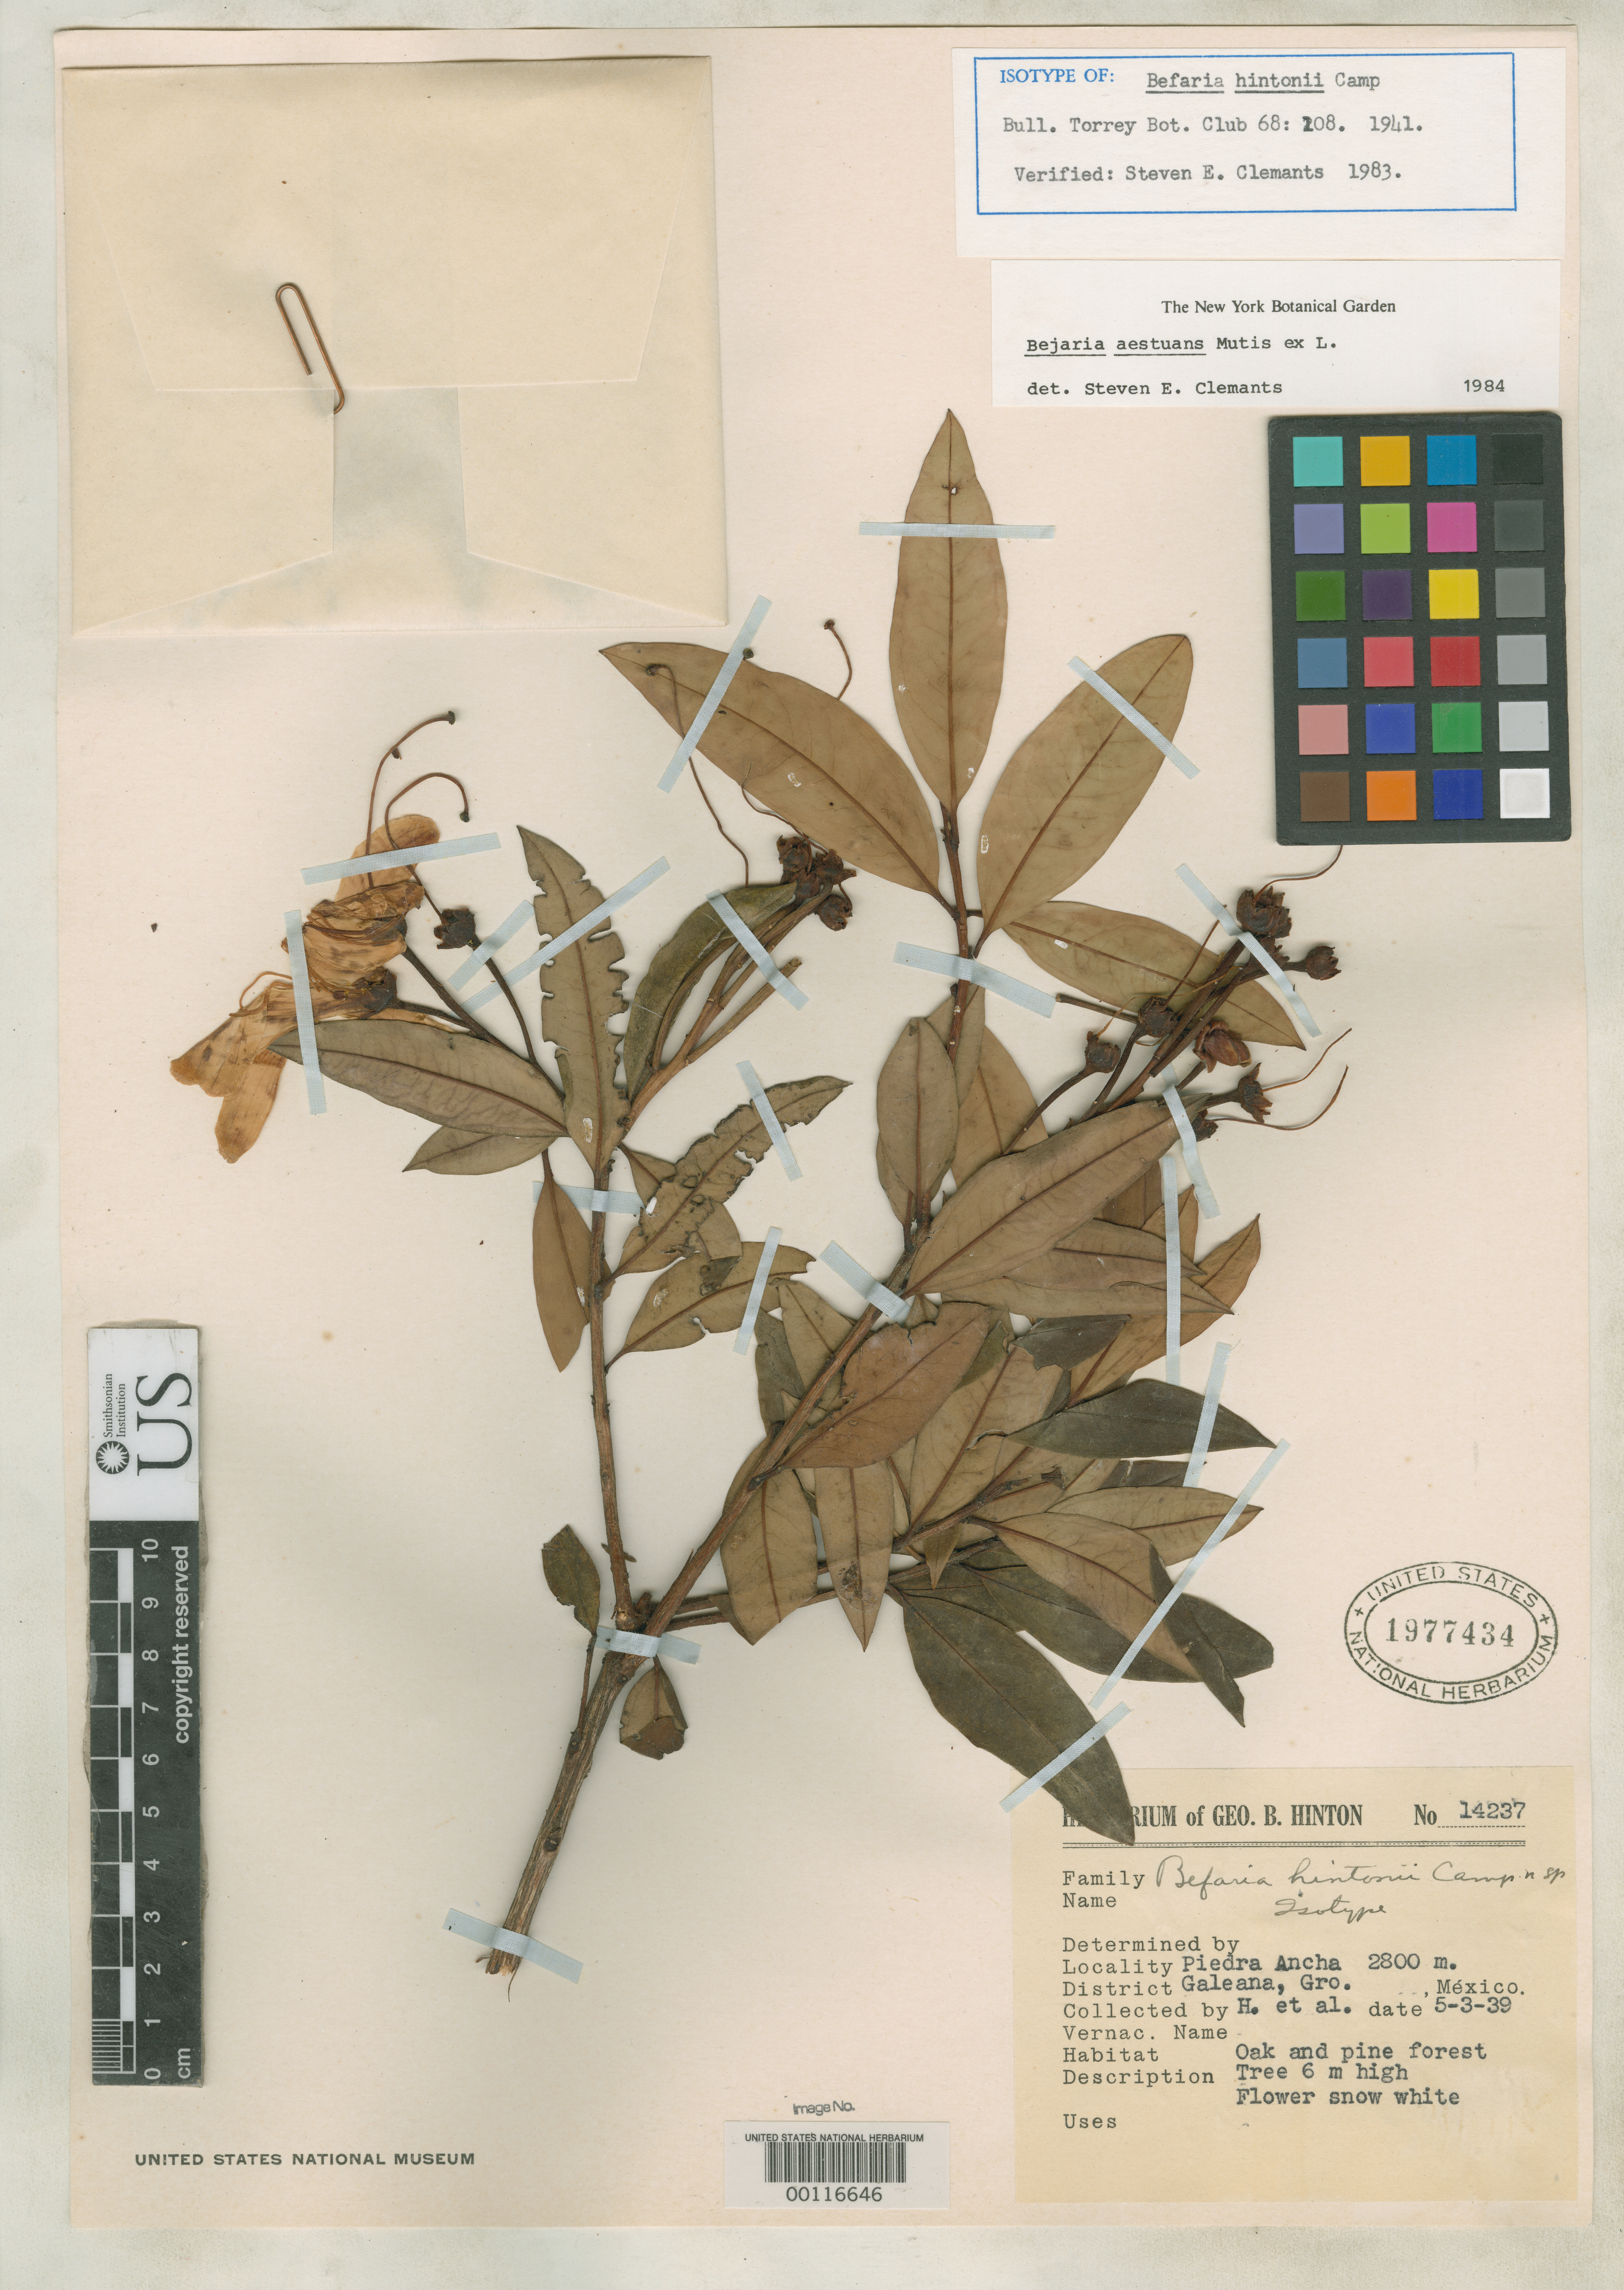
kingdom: Plantae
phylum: Tracheophyta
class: Magnoliopsida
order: Ericales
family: Ericaceae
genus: Befaria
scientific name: Befaria hintonii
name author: Camp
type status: Isotype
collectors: G. B. Hinton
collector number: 14237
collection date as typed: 03 May 1939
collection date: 1939-05-03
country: Mexico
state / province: Guerrero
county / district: Galeana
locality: Ancha.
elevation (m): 2800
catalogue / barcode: US 1977434